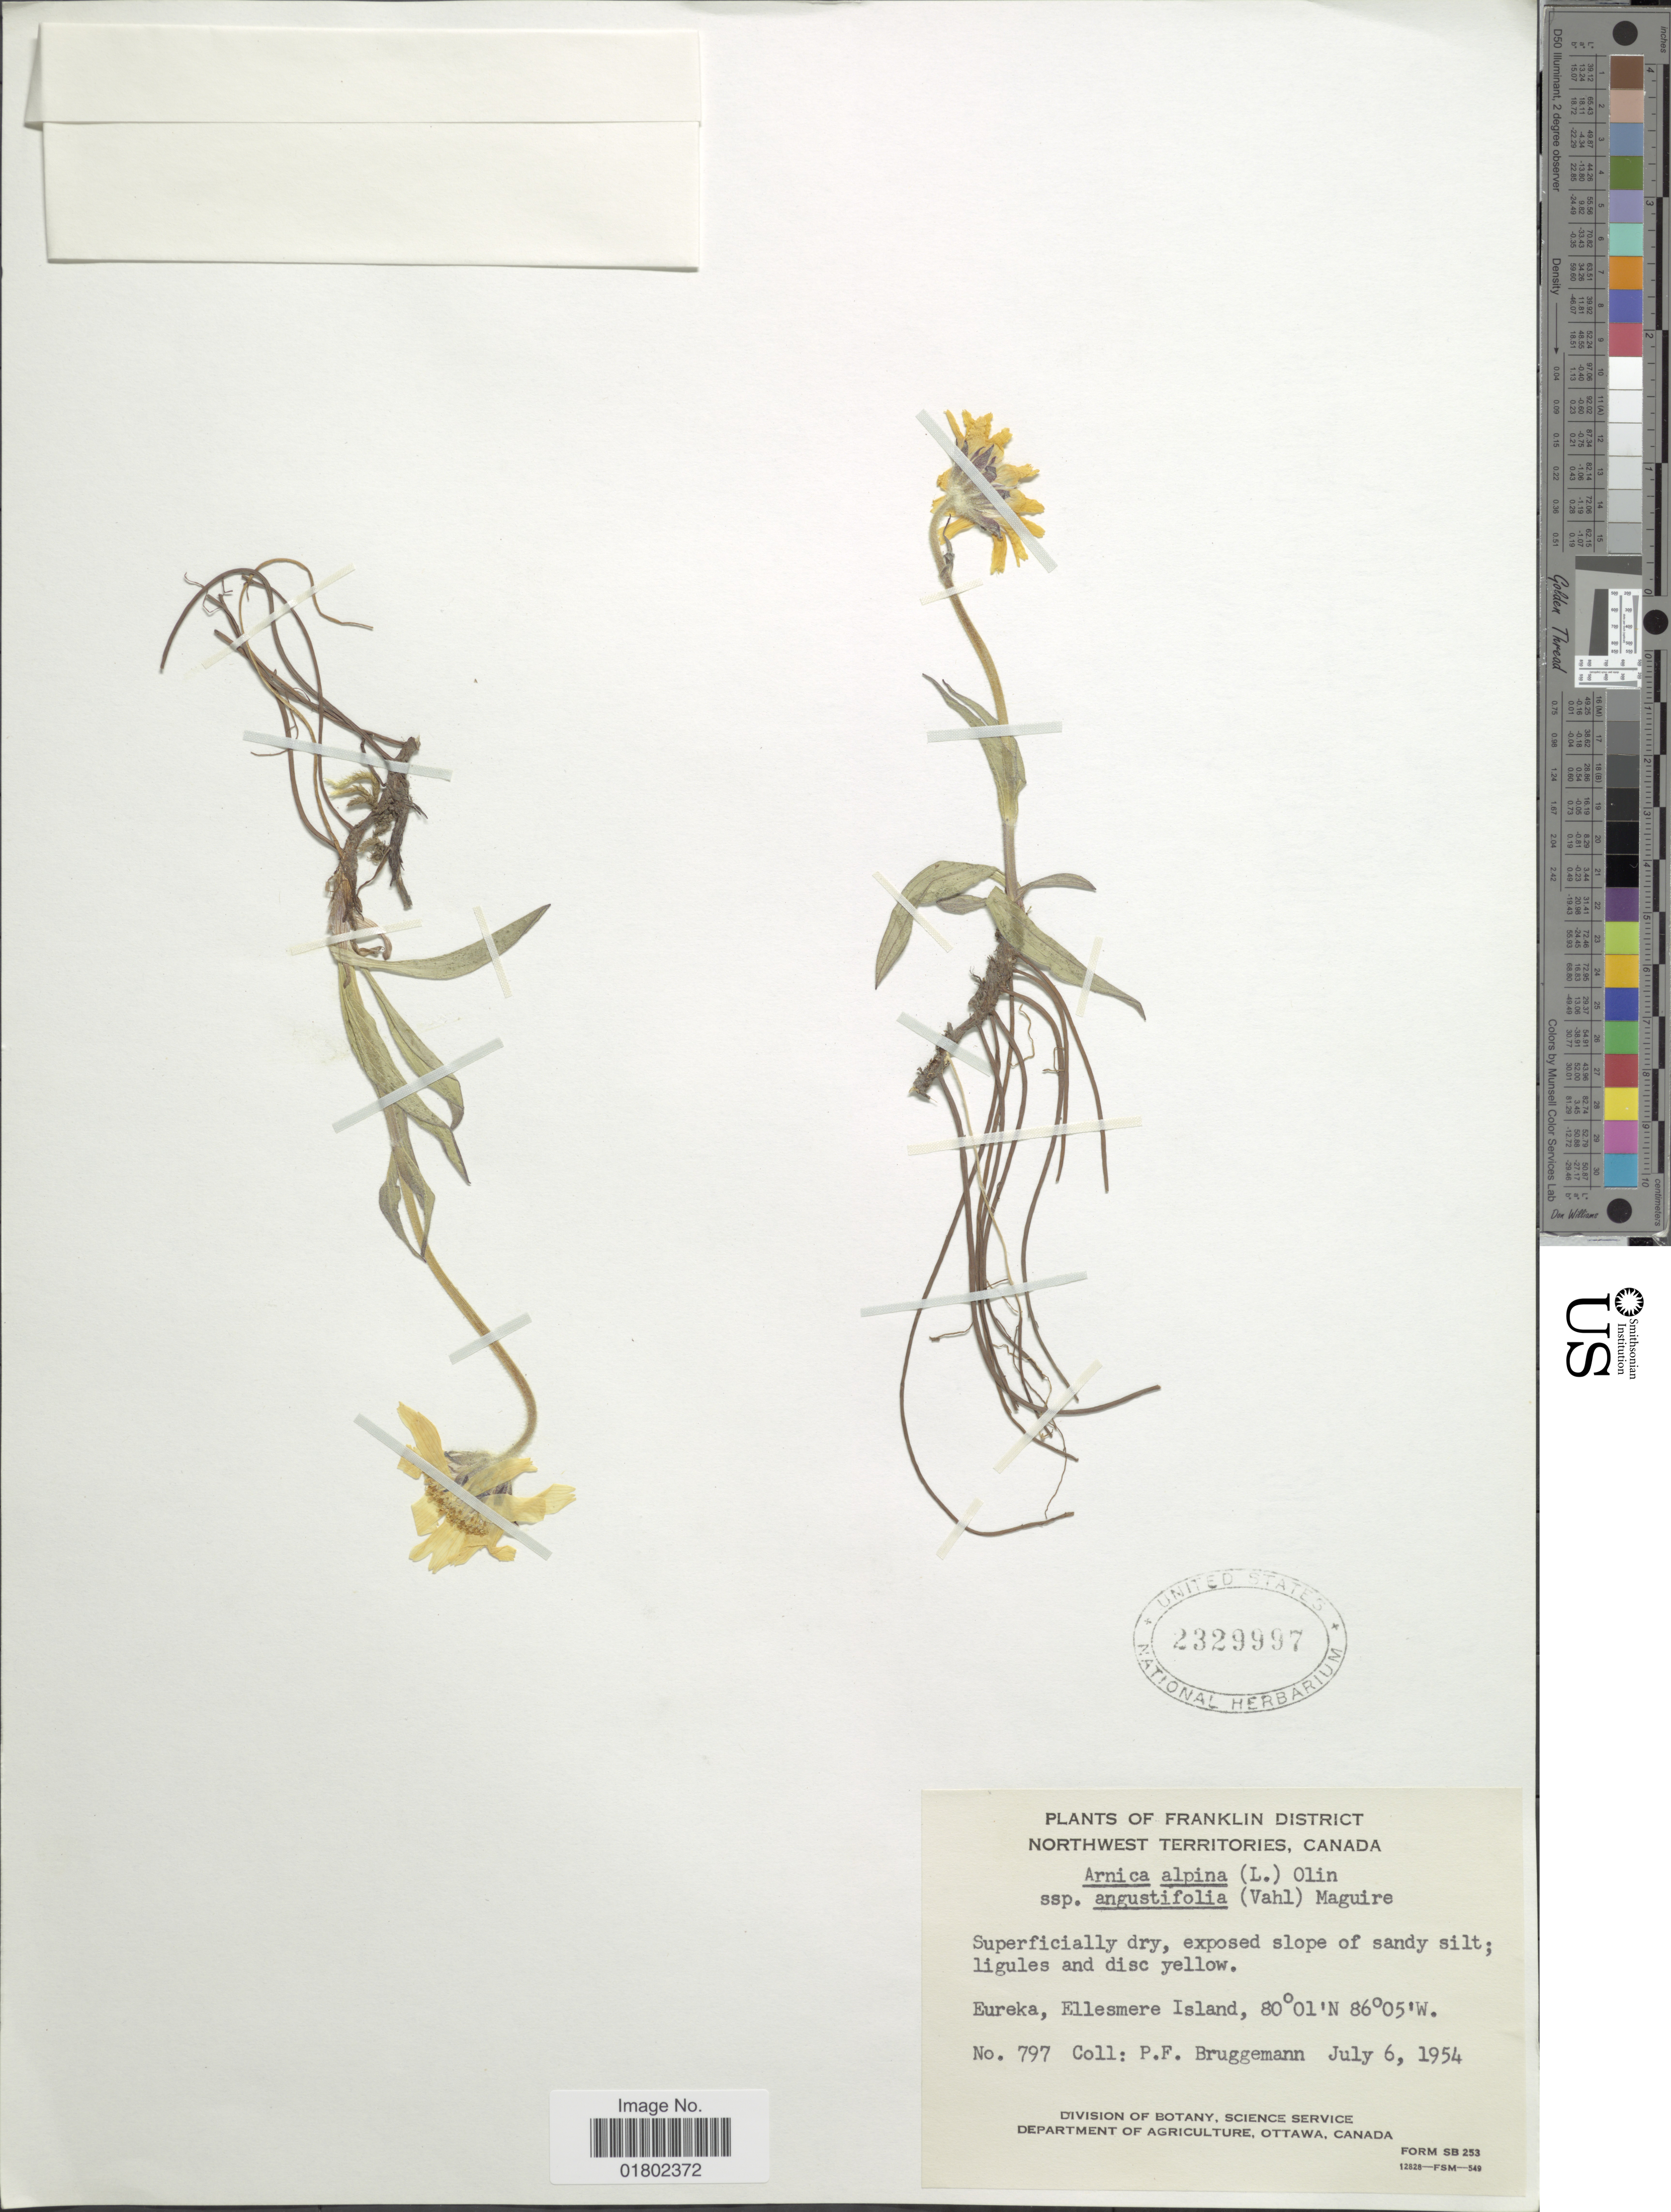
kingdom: Plantae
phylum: Tracheophyta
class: Magnoliopsida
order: Asterales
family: Asteraceae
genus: Arnica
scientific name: Arnica alpina var. angustifolia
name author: (Vahl) Maguire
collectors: P. Bruggemann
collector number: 797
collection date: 1954-07-06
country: Canada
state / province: Northwest Territories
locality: Eureka, Ellesmere Island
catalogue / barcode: US 2329997